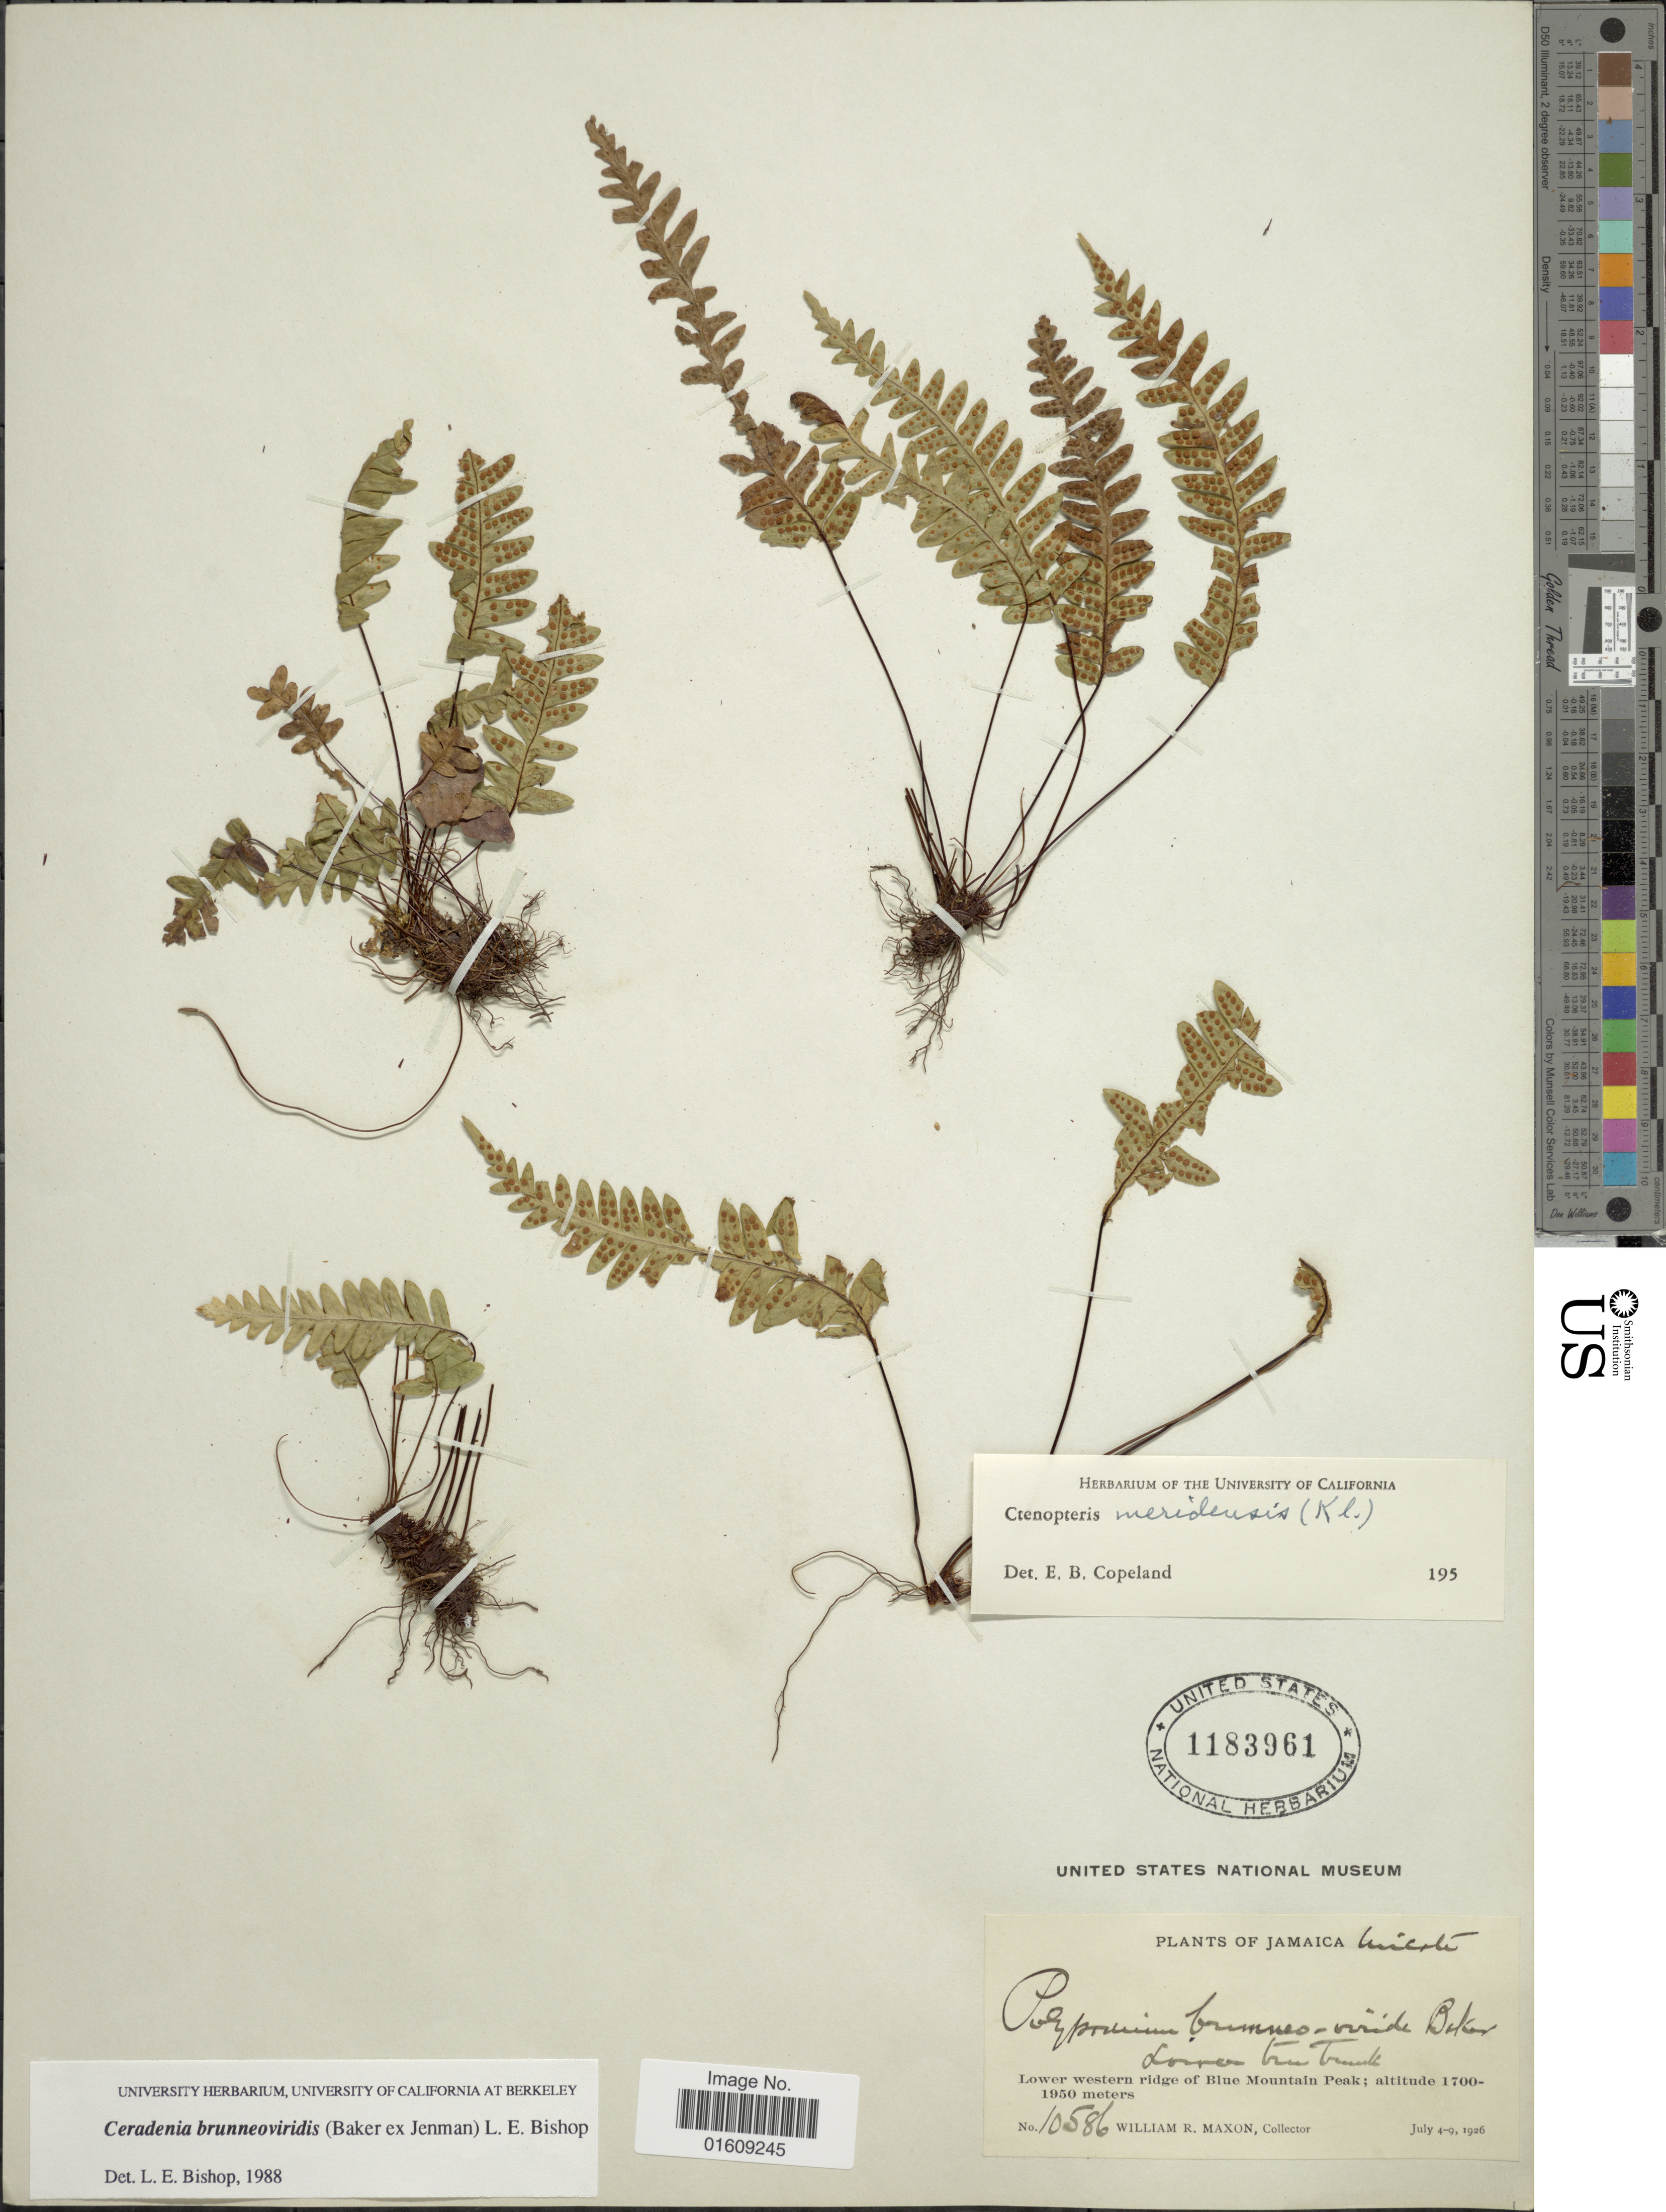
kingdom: Plantae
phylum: Tracheophyta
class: Polypodiopsida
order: Polypodiales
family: Polypodiaceae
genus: Ceradenia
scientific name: Ceradenia brunneoviridis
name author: (Baker ex Jenman) L.E. Bishop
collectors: W. R. Maxon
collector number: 10586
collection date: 1926-07-04/1926-07-09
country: Jamaica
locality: Jamaica, Lower western ridge of Blue Mountain Peak.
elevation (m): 1700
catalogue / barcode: US 1183961